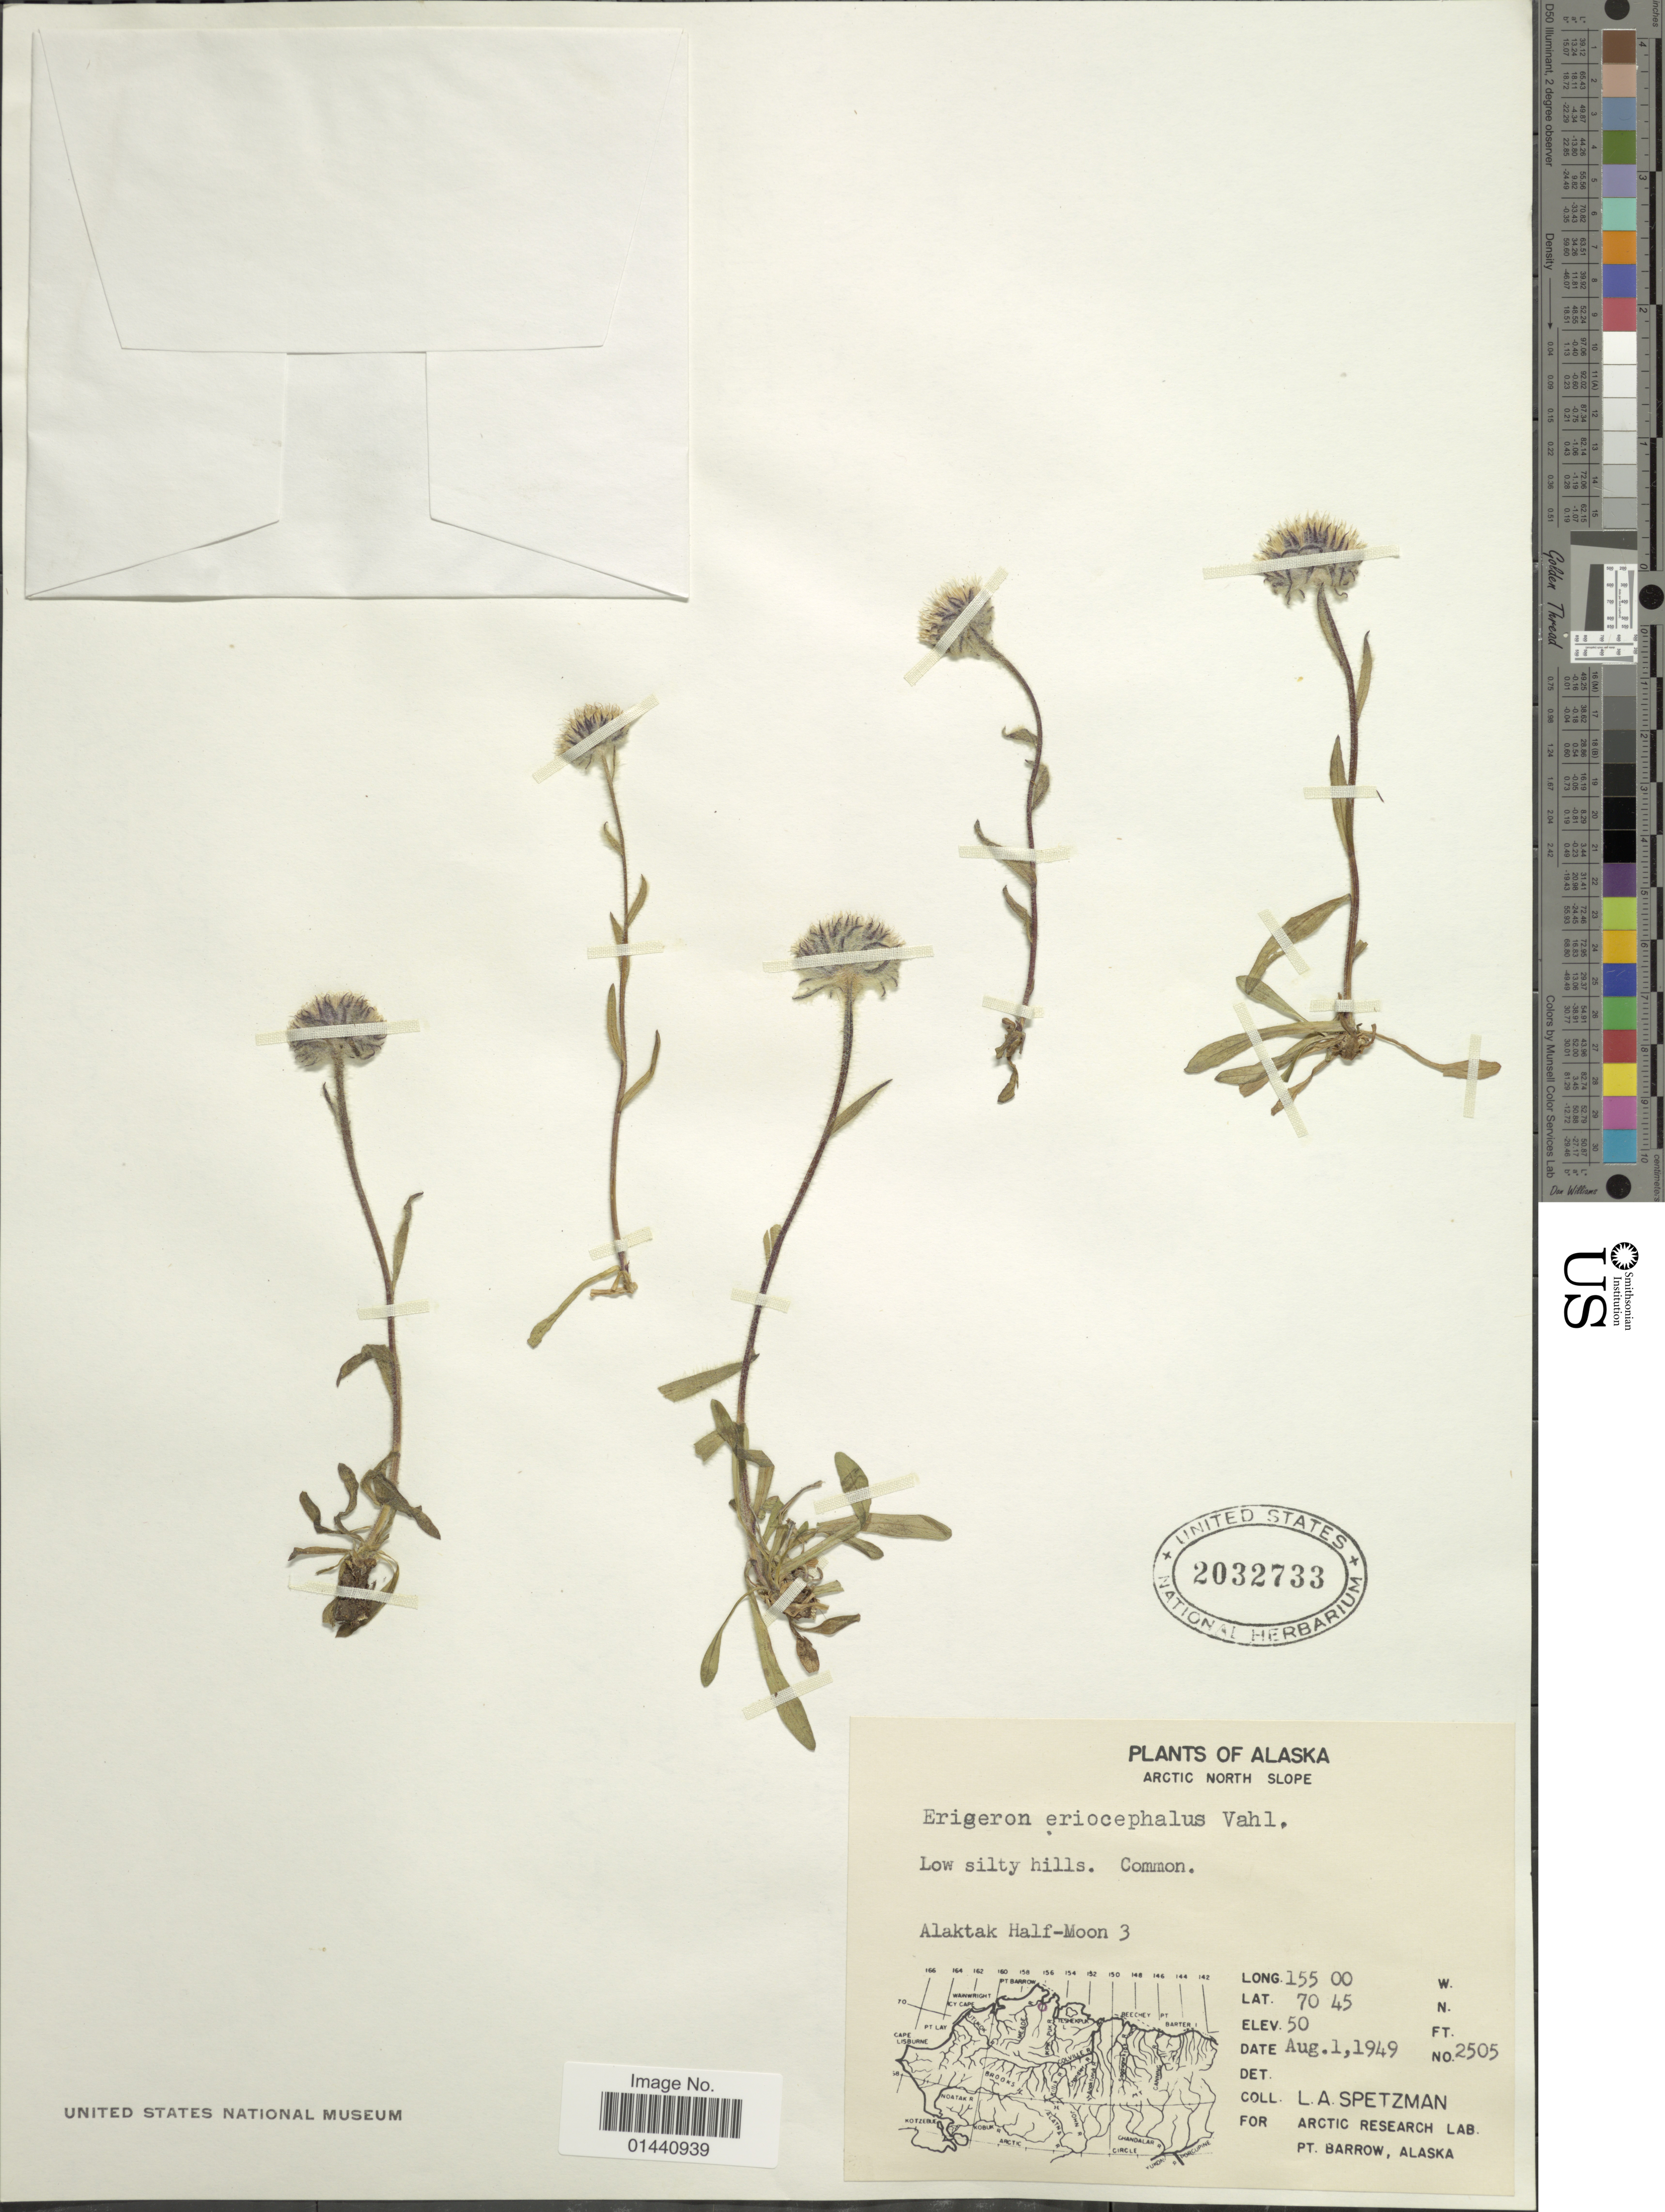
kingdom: Plantae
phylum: Tracheophyta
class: Magnoliopsida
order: Asterales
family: Asteraceae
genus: Erigeron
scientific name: Erigeron eriocephalus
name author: J. Vahl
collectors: L. Spetzman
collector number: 2505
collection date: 1949-08-01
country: United States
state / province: Alaska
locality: Arctic North Slope. Alaktak Half-Moon 3.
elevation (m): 15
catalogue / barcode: US 2032733